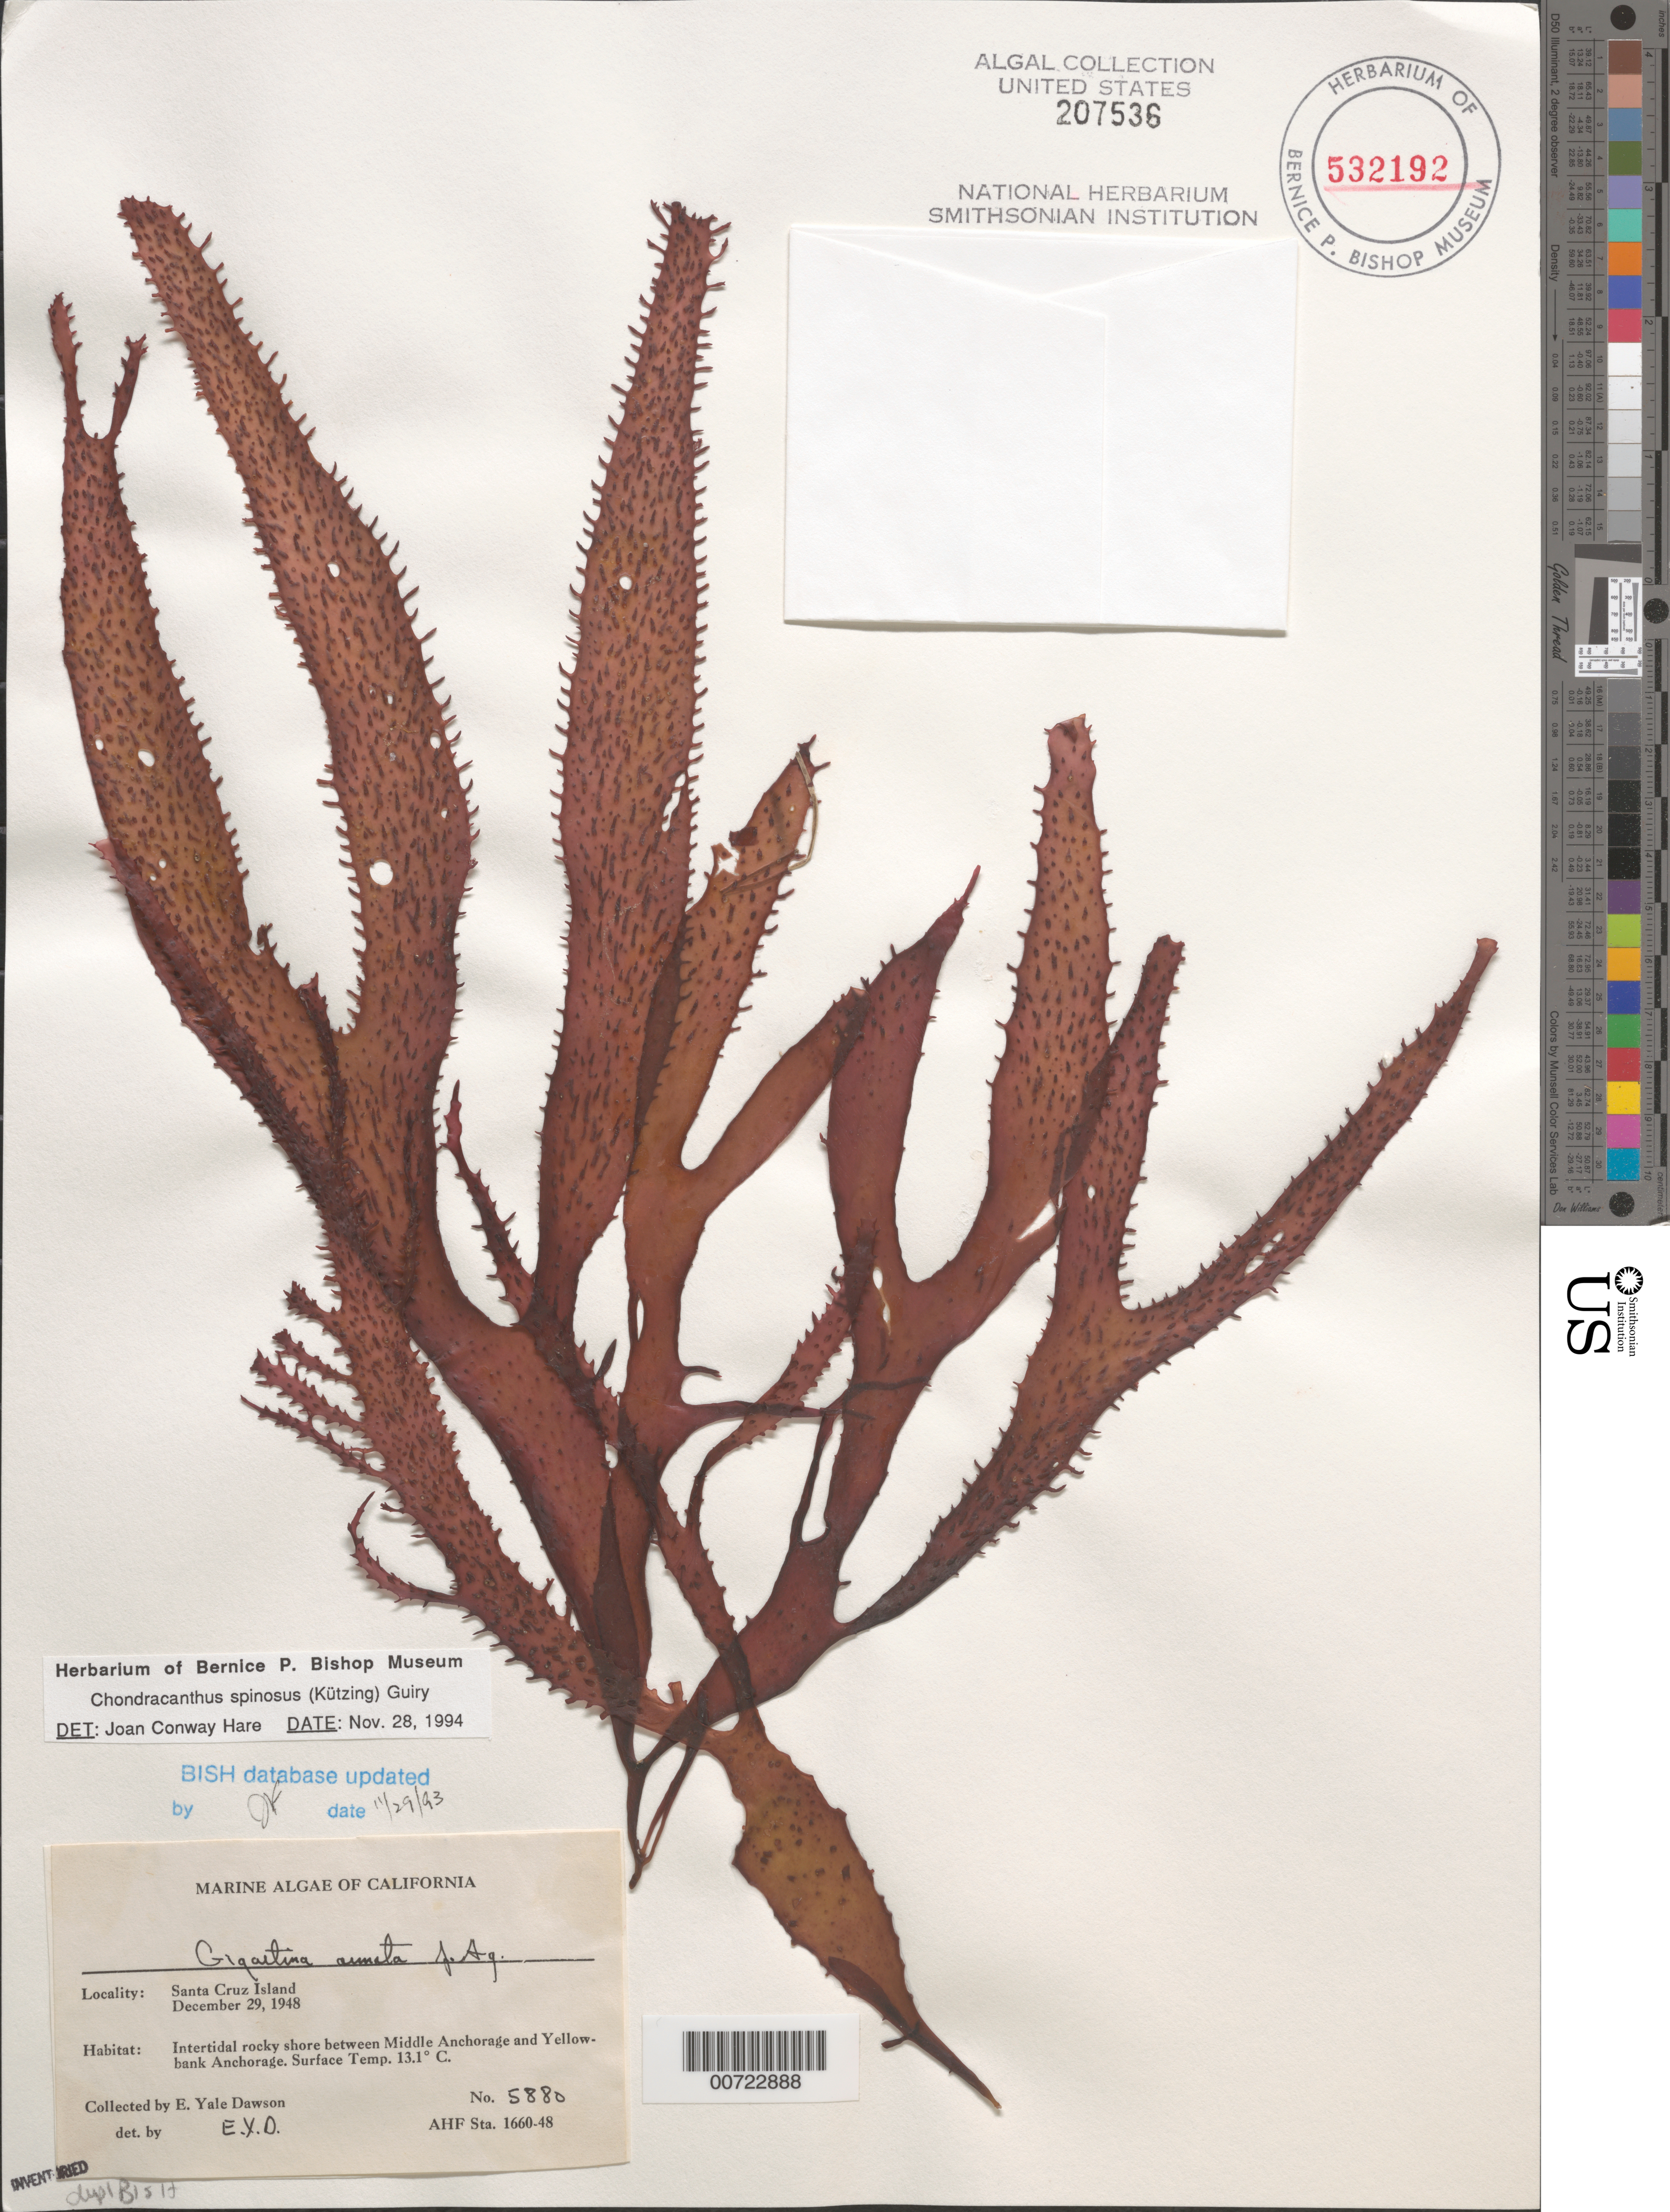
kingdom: Plantae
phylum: Rhodophyta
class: Florideophyceae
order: Gigartinales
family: Gigartinaceae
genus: Chondracanthus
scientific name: Chondracanthus spinosus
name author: (Kütz.) Guiry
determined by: Hare, Joan Conway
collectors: E. Y. Dawson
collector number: EYD 5880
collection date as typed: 29 Dec 1948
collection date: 1948-12-29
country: United States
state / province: California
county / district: Santa Barbara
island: Santa Cruz Island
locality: Between Middle Anchorage and Yellowbank Anchorage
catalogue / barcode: US 207536